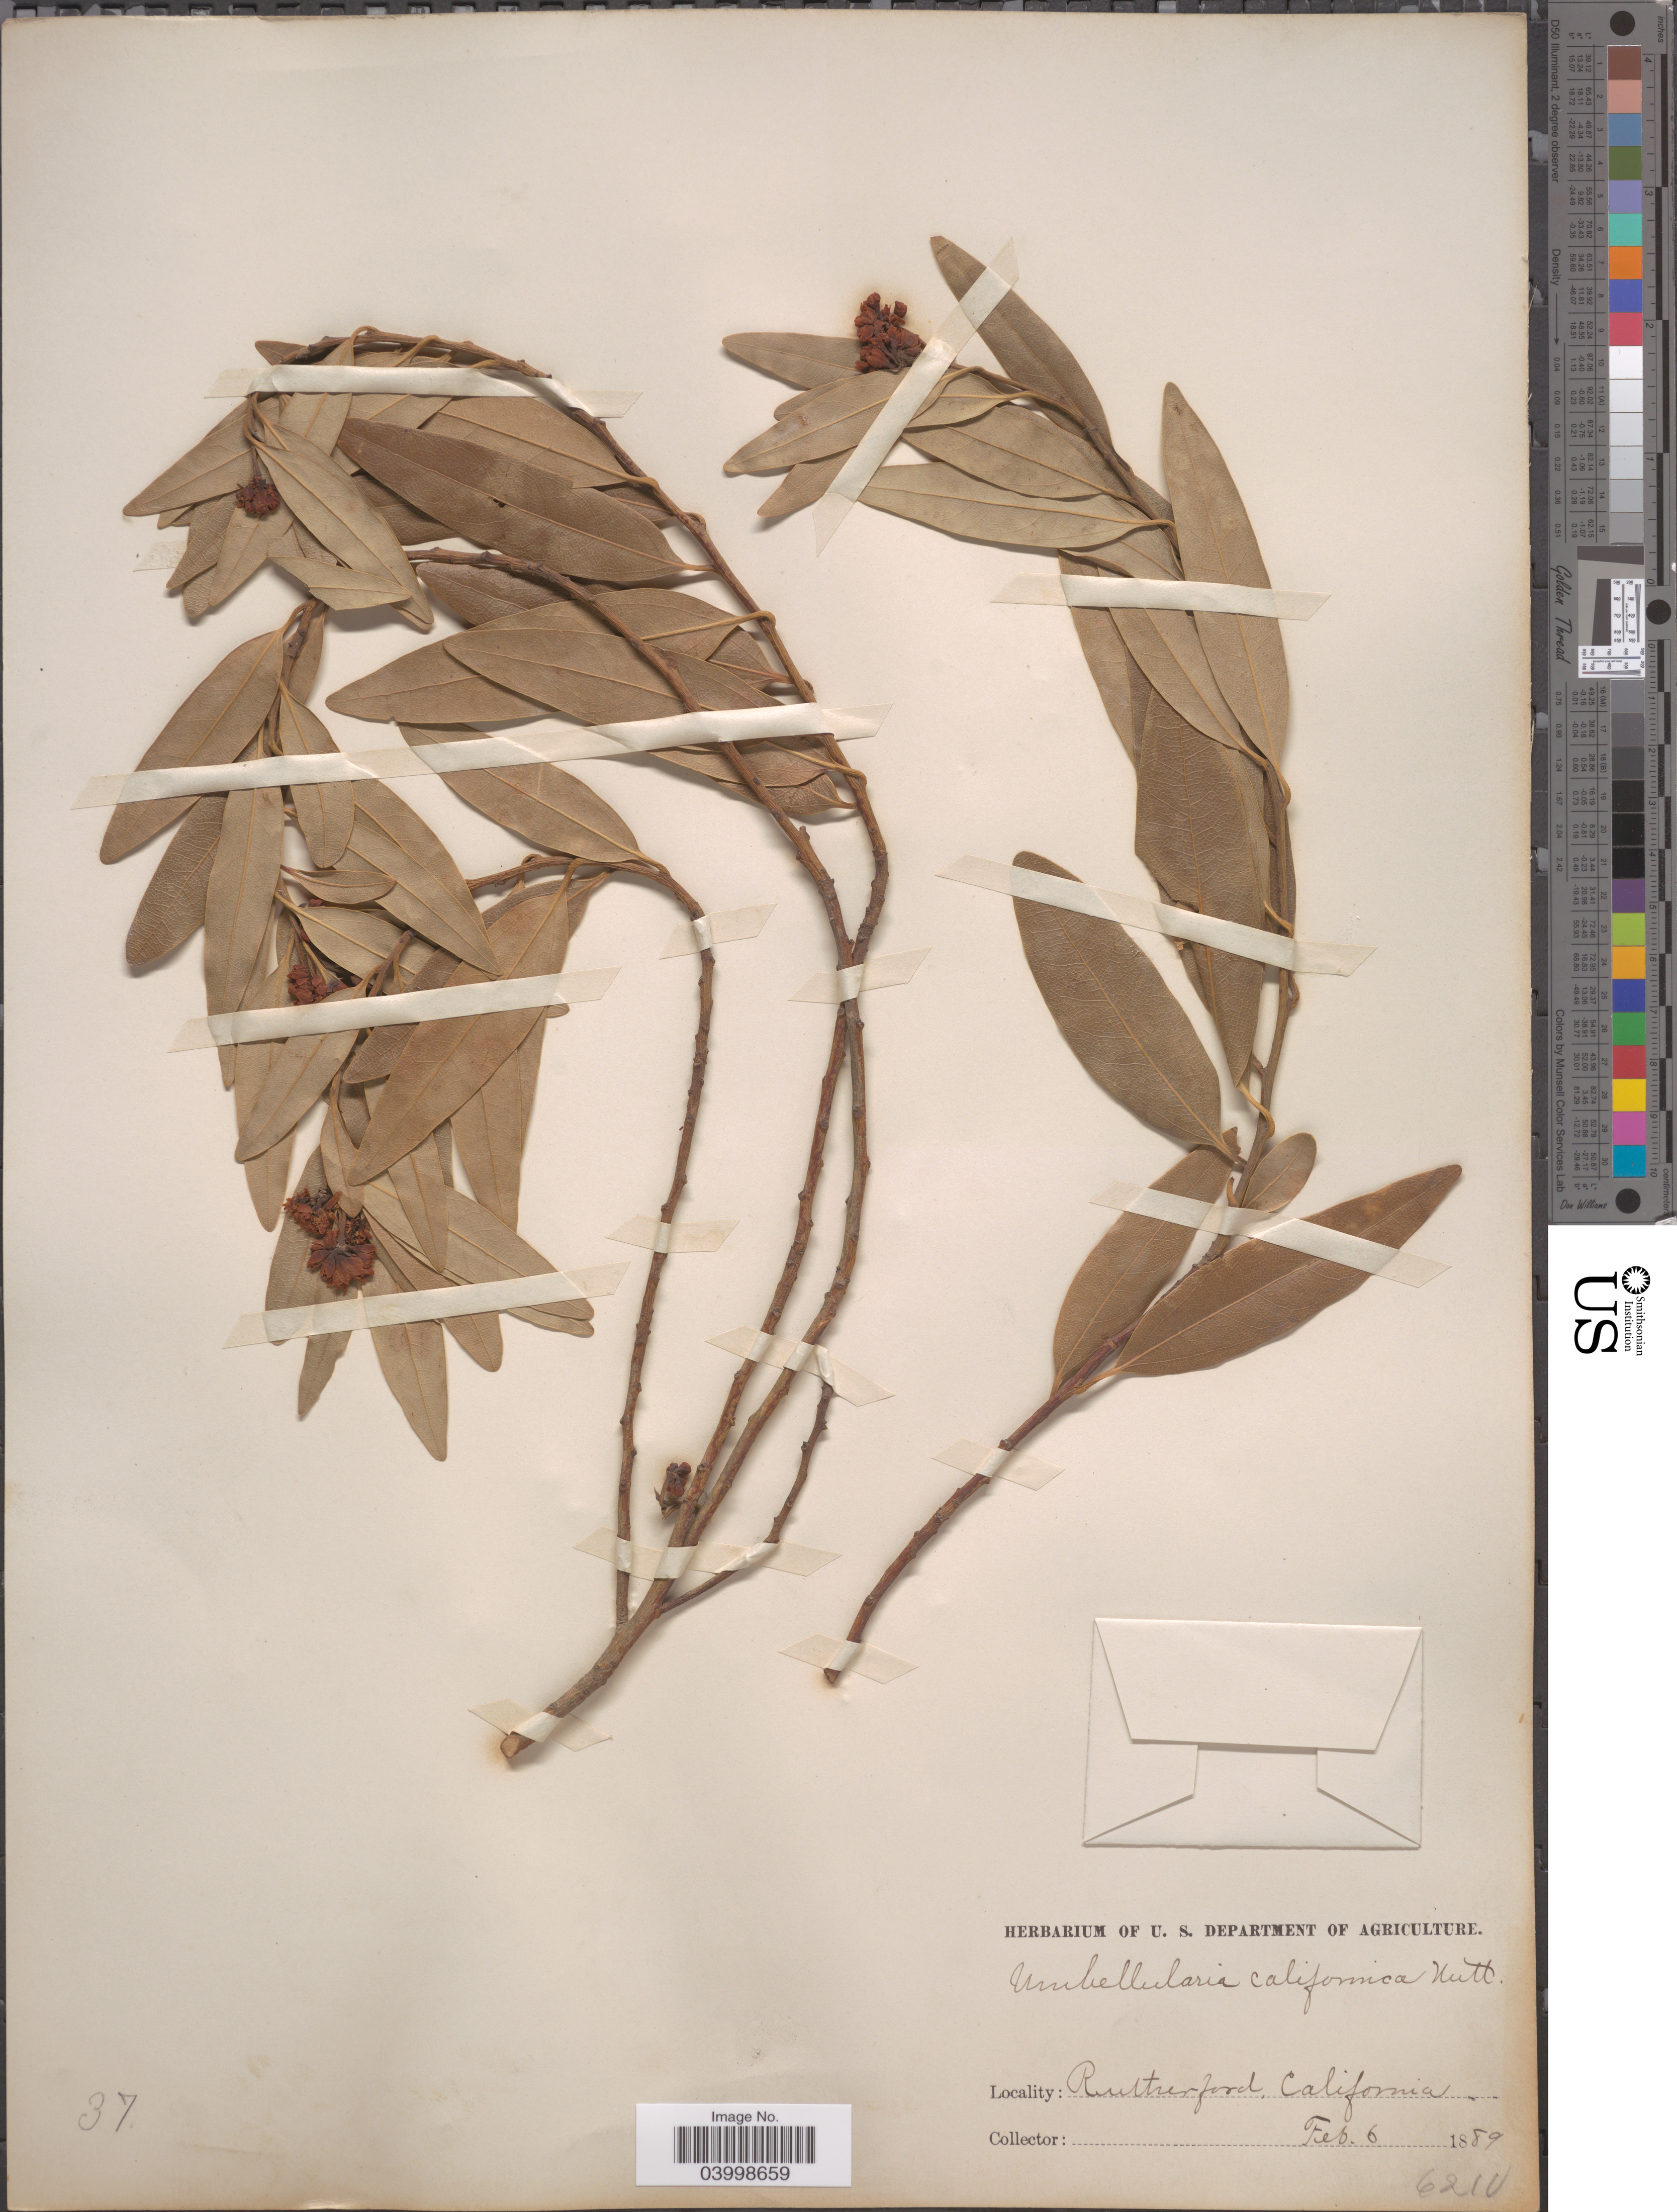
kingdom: Plantae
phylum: Tracheophyta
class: Magnoliopsida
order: Laurales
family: Lauraceae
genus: Umbellularia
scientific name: Umbellularia californica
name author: (Hook. & Arn.) Nutt.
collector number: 6210*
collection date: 1889-02-06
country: United States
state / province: California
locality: Rutherford.